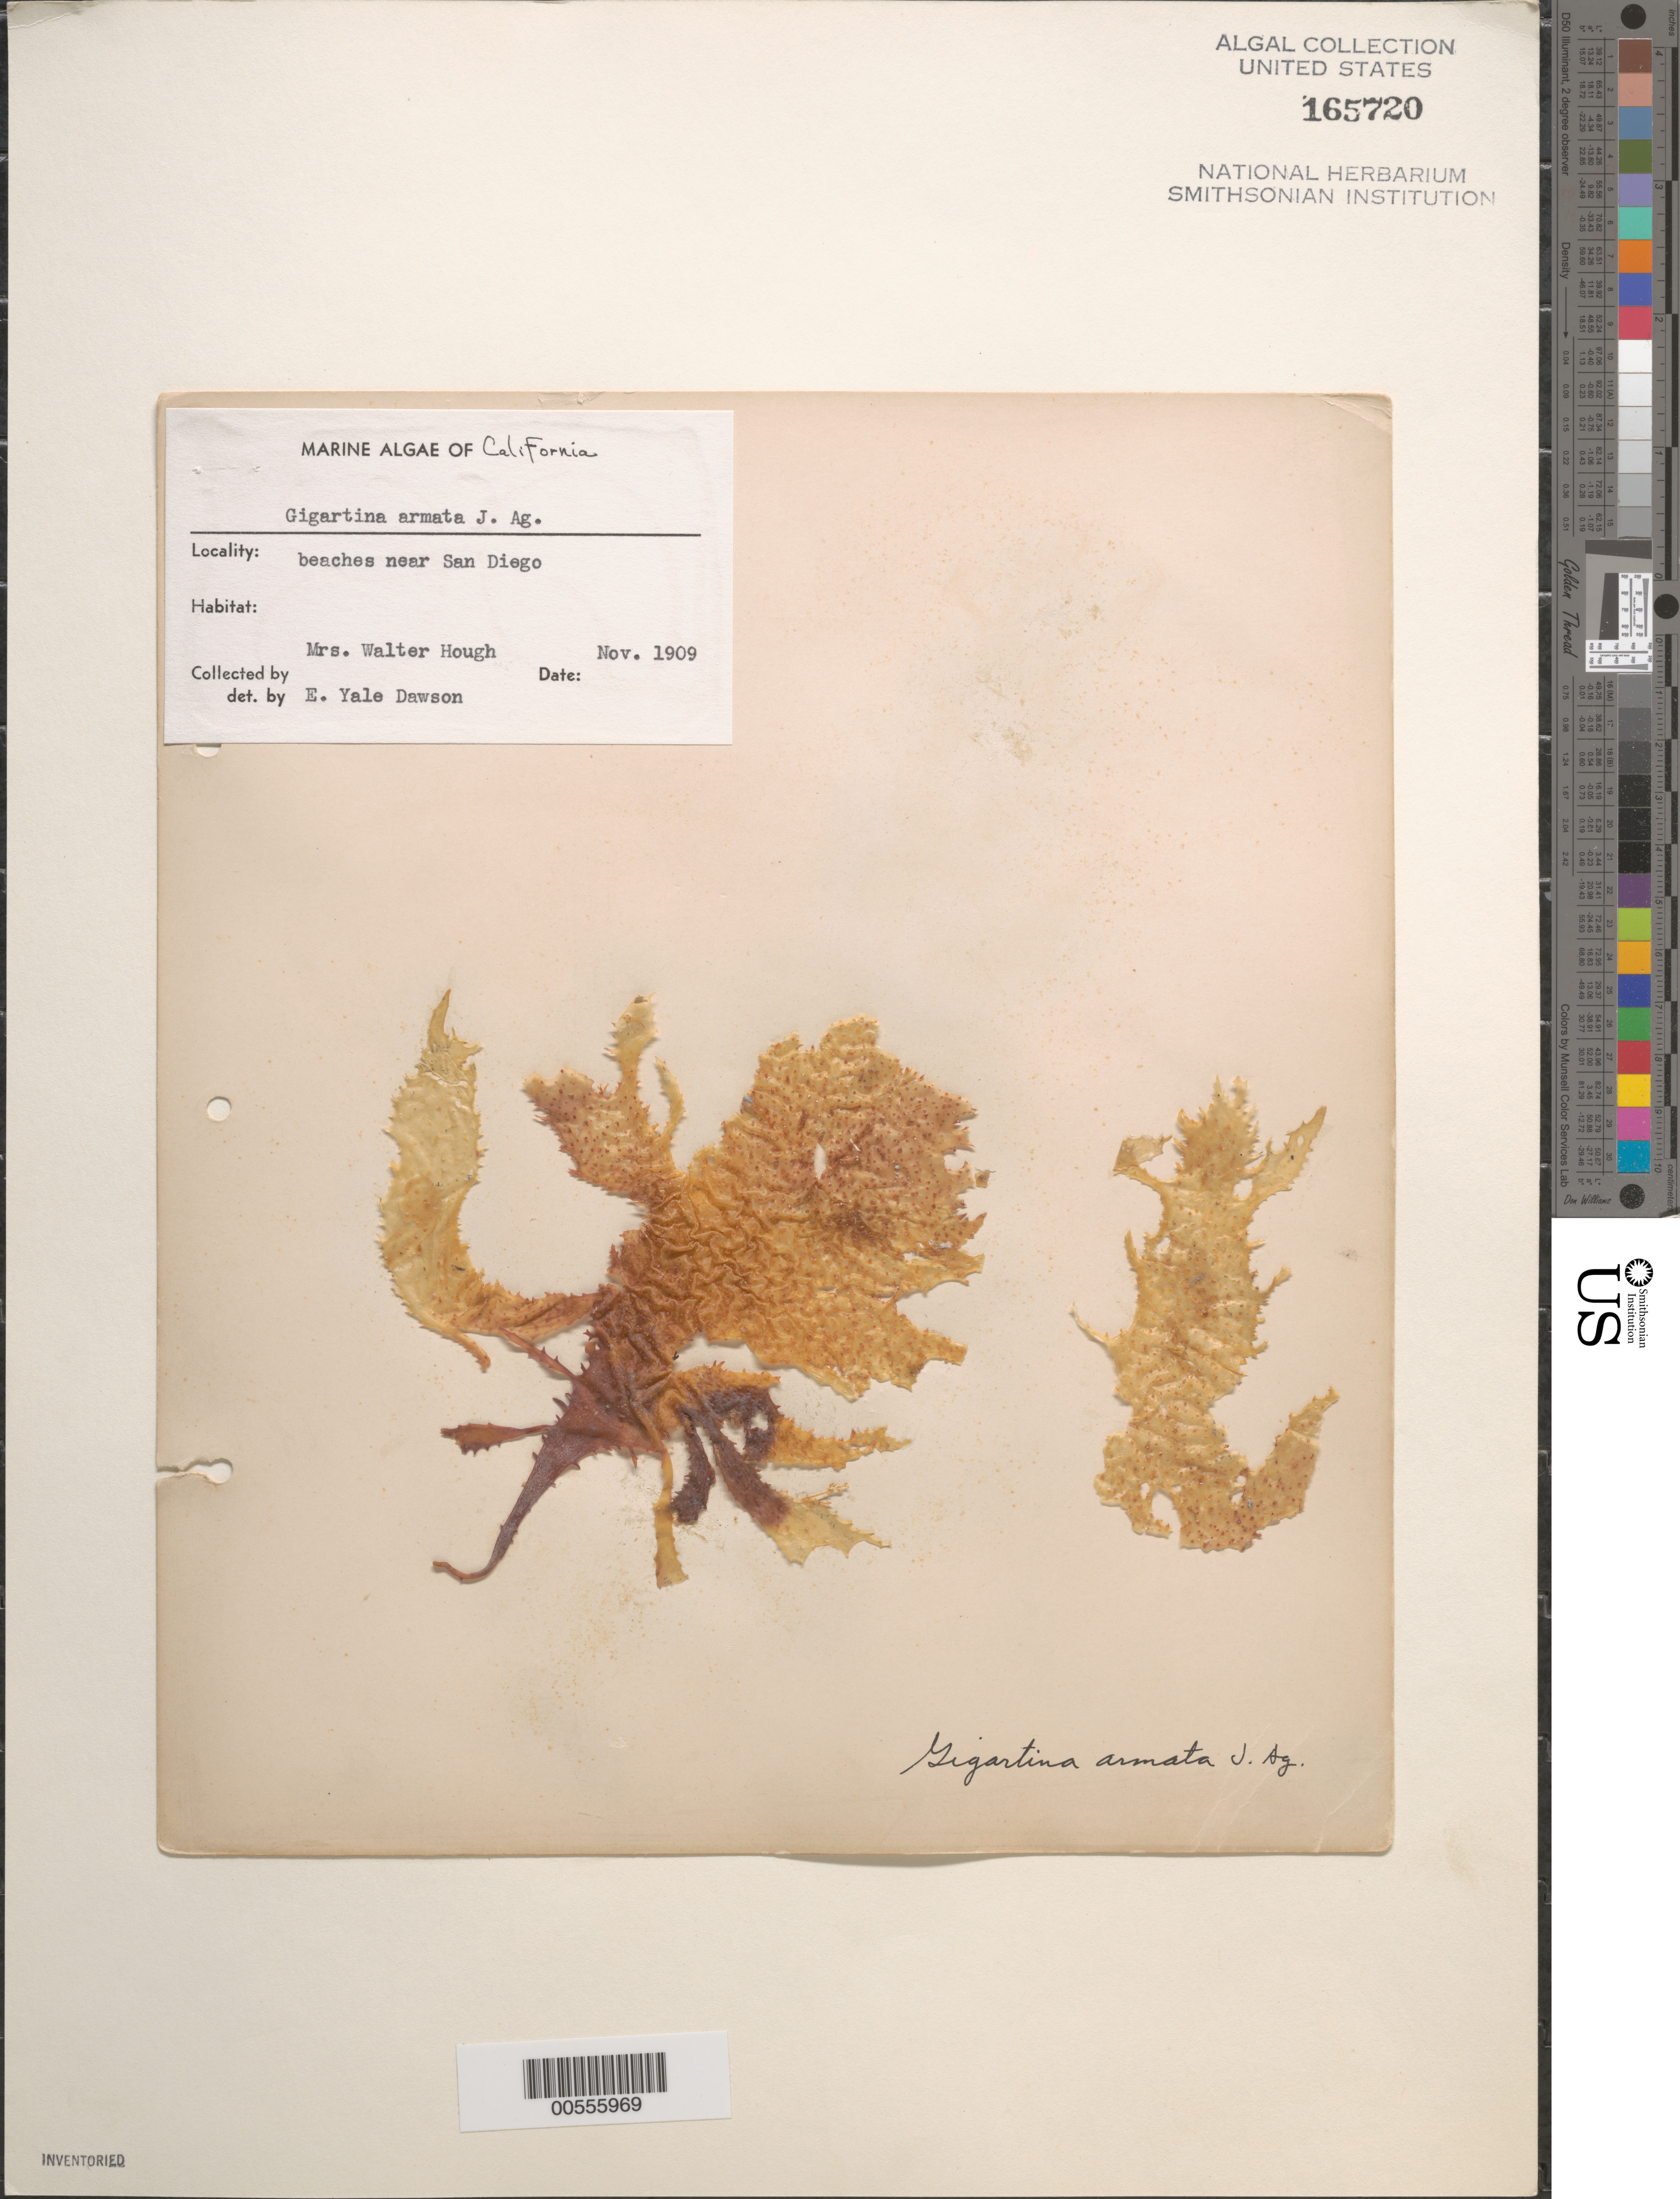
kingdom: Plantae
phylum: Rhodophyta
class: Florideophyceae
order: Gigartinales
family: Gigartinaceae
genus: Chondracanthus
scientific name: Chondracanthus spinosus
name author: (Kütz.) Guiry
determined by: Algae name updating Project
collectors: Mrs W. Hough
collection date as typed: Nov 1909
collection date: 1909-11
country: United States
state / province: California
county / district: San Diego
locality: Beaches near San Diego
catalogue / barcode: US 165720